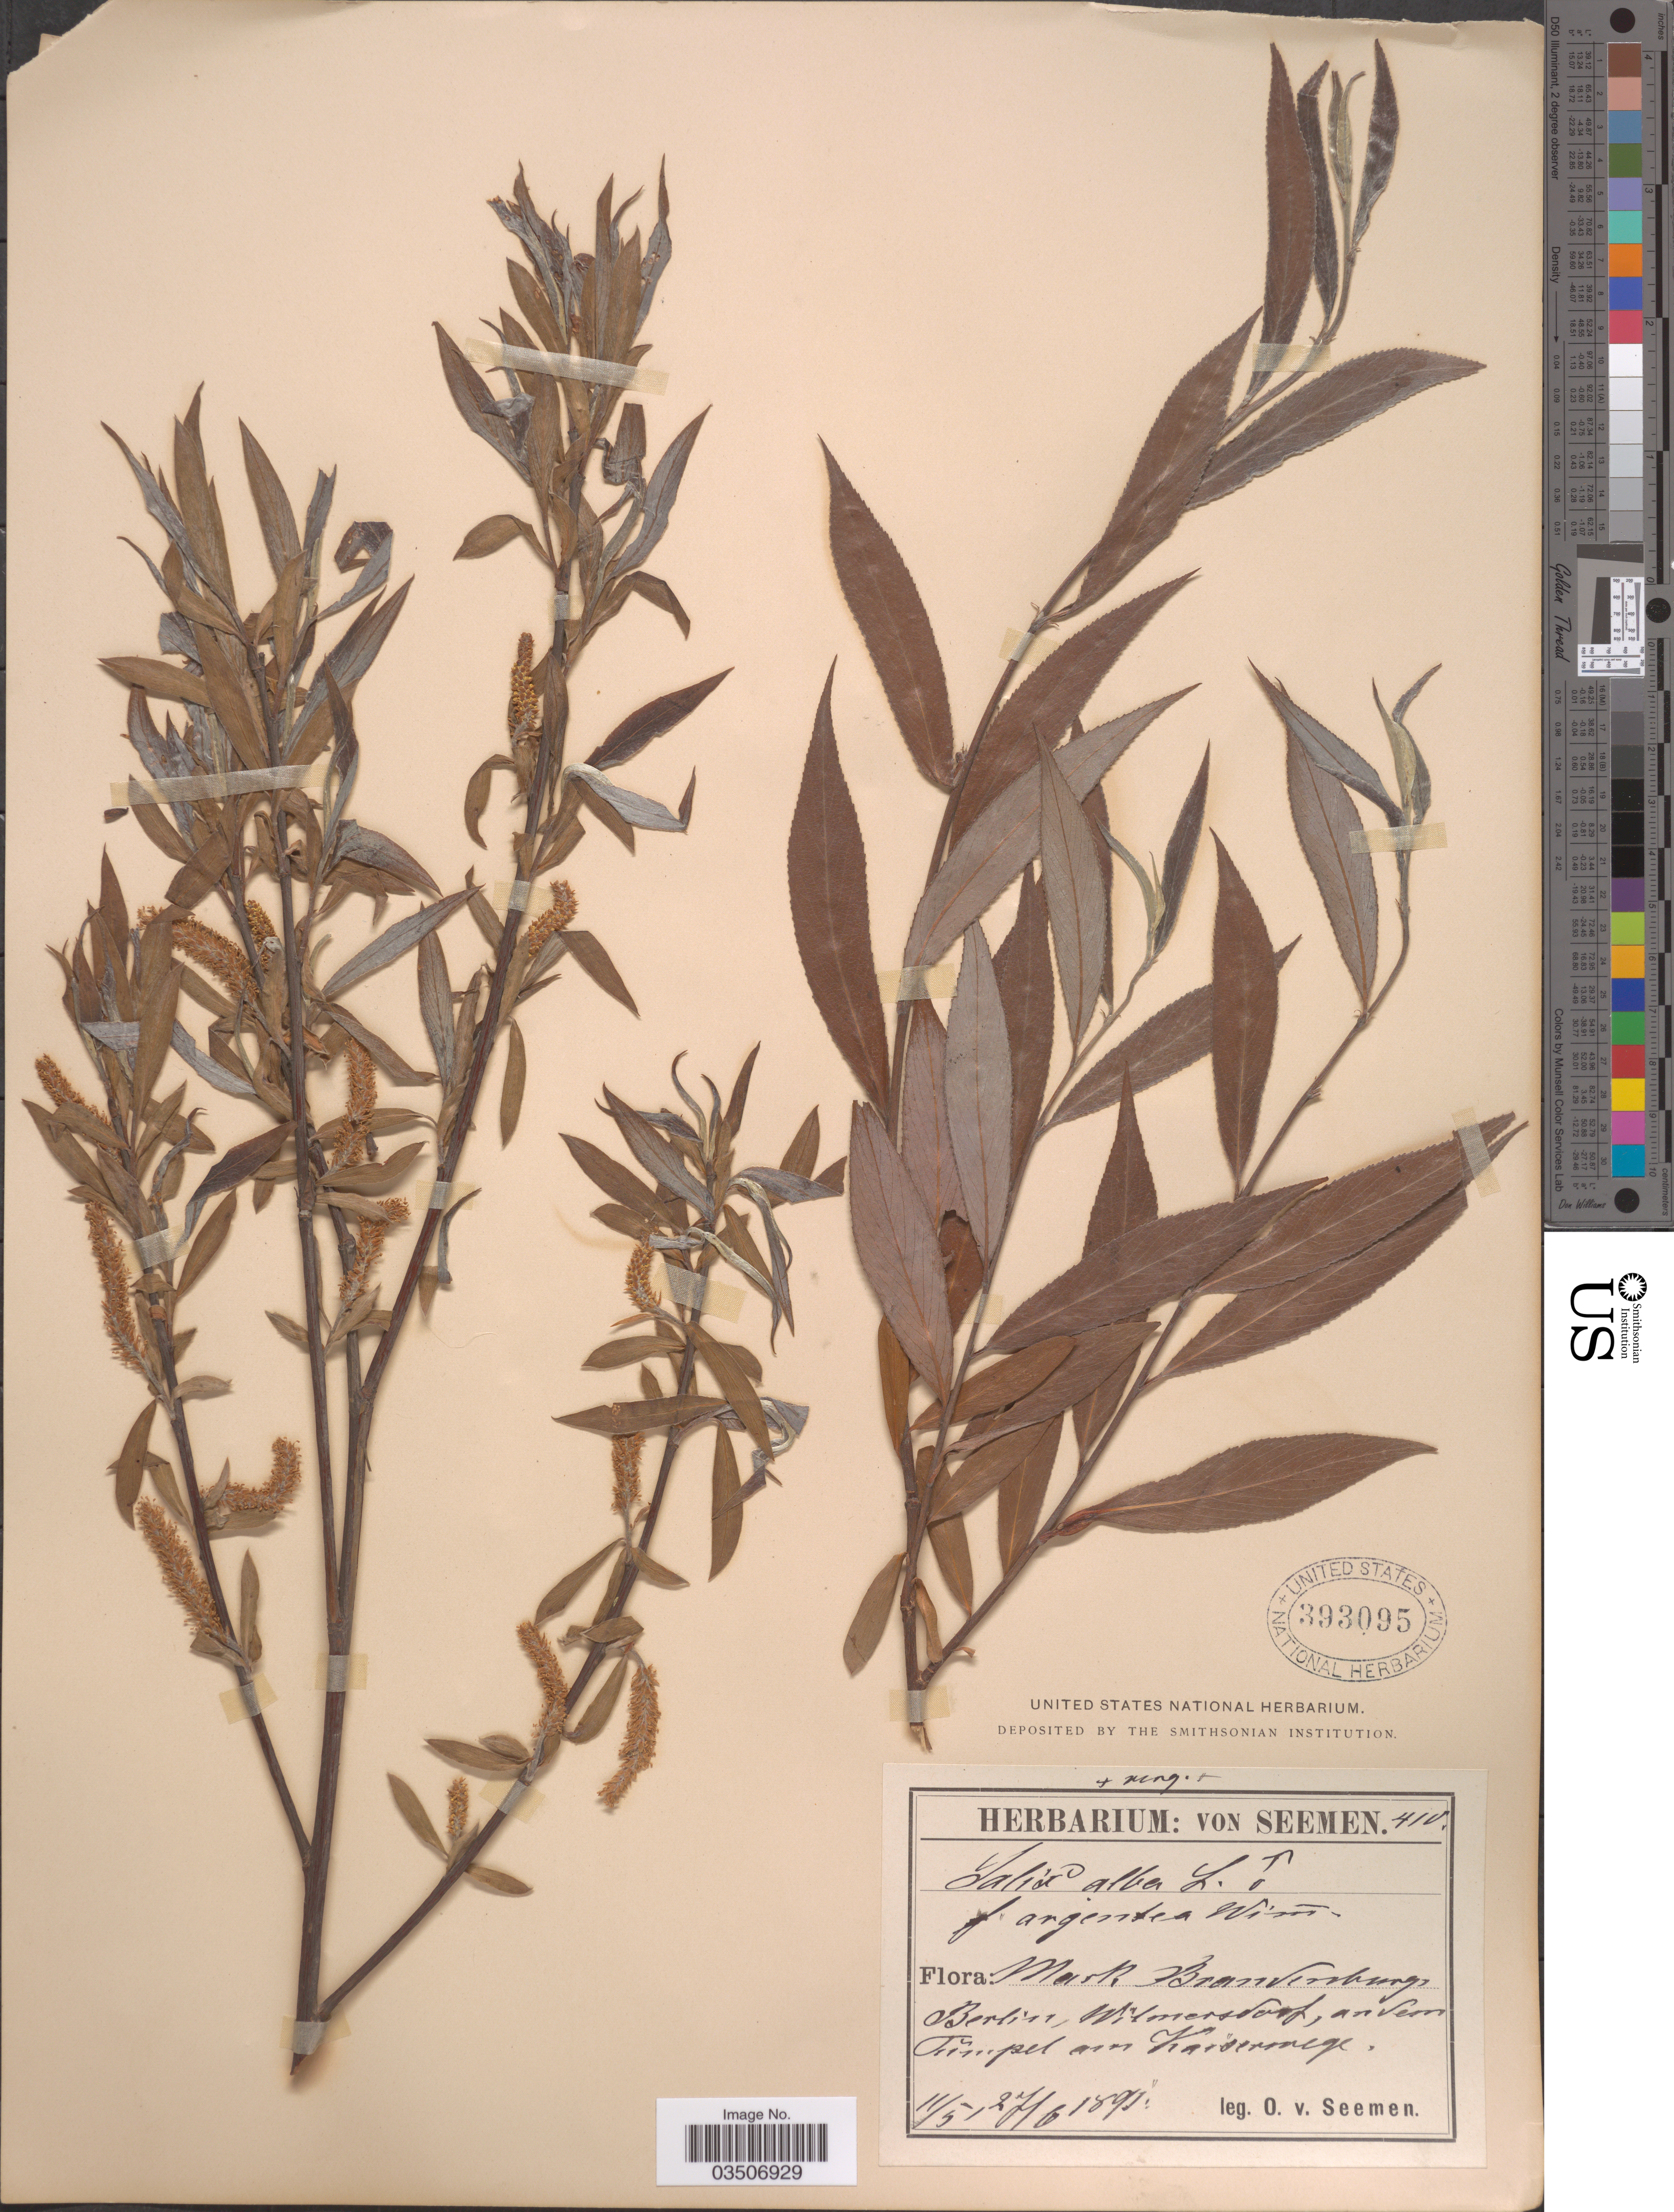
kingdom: Plantae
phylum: Tracheophyta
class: Magnoliopsida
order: Malpighiales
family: Salicaceae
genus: Salix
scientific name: Salix alba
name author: L.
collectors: K. O. von Seemen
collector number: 410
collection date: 1891-05-11/1891-06-27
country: Germany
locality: Mark Brandenburg, Berlin, Wilmersdorf, an dem Tumpel am Kaiserwege.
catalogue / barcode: US 393095